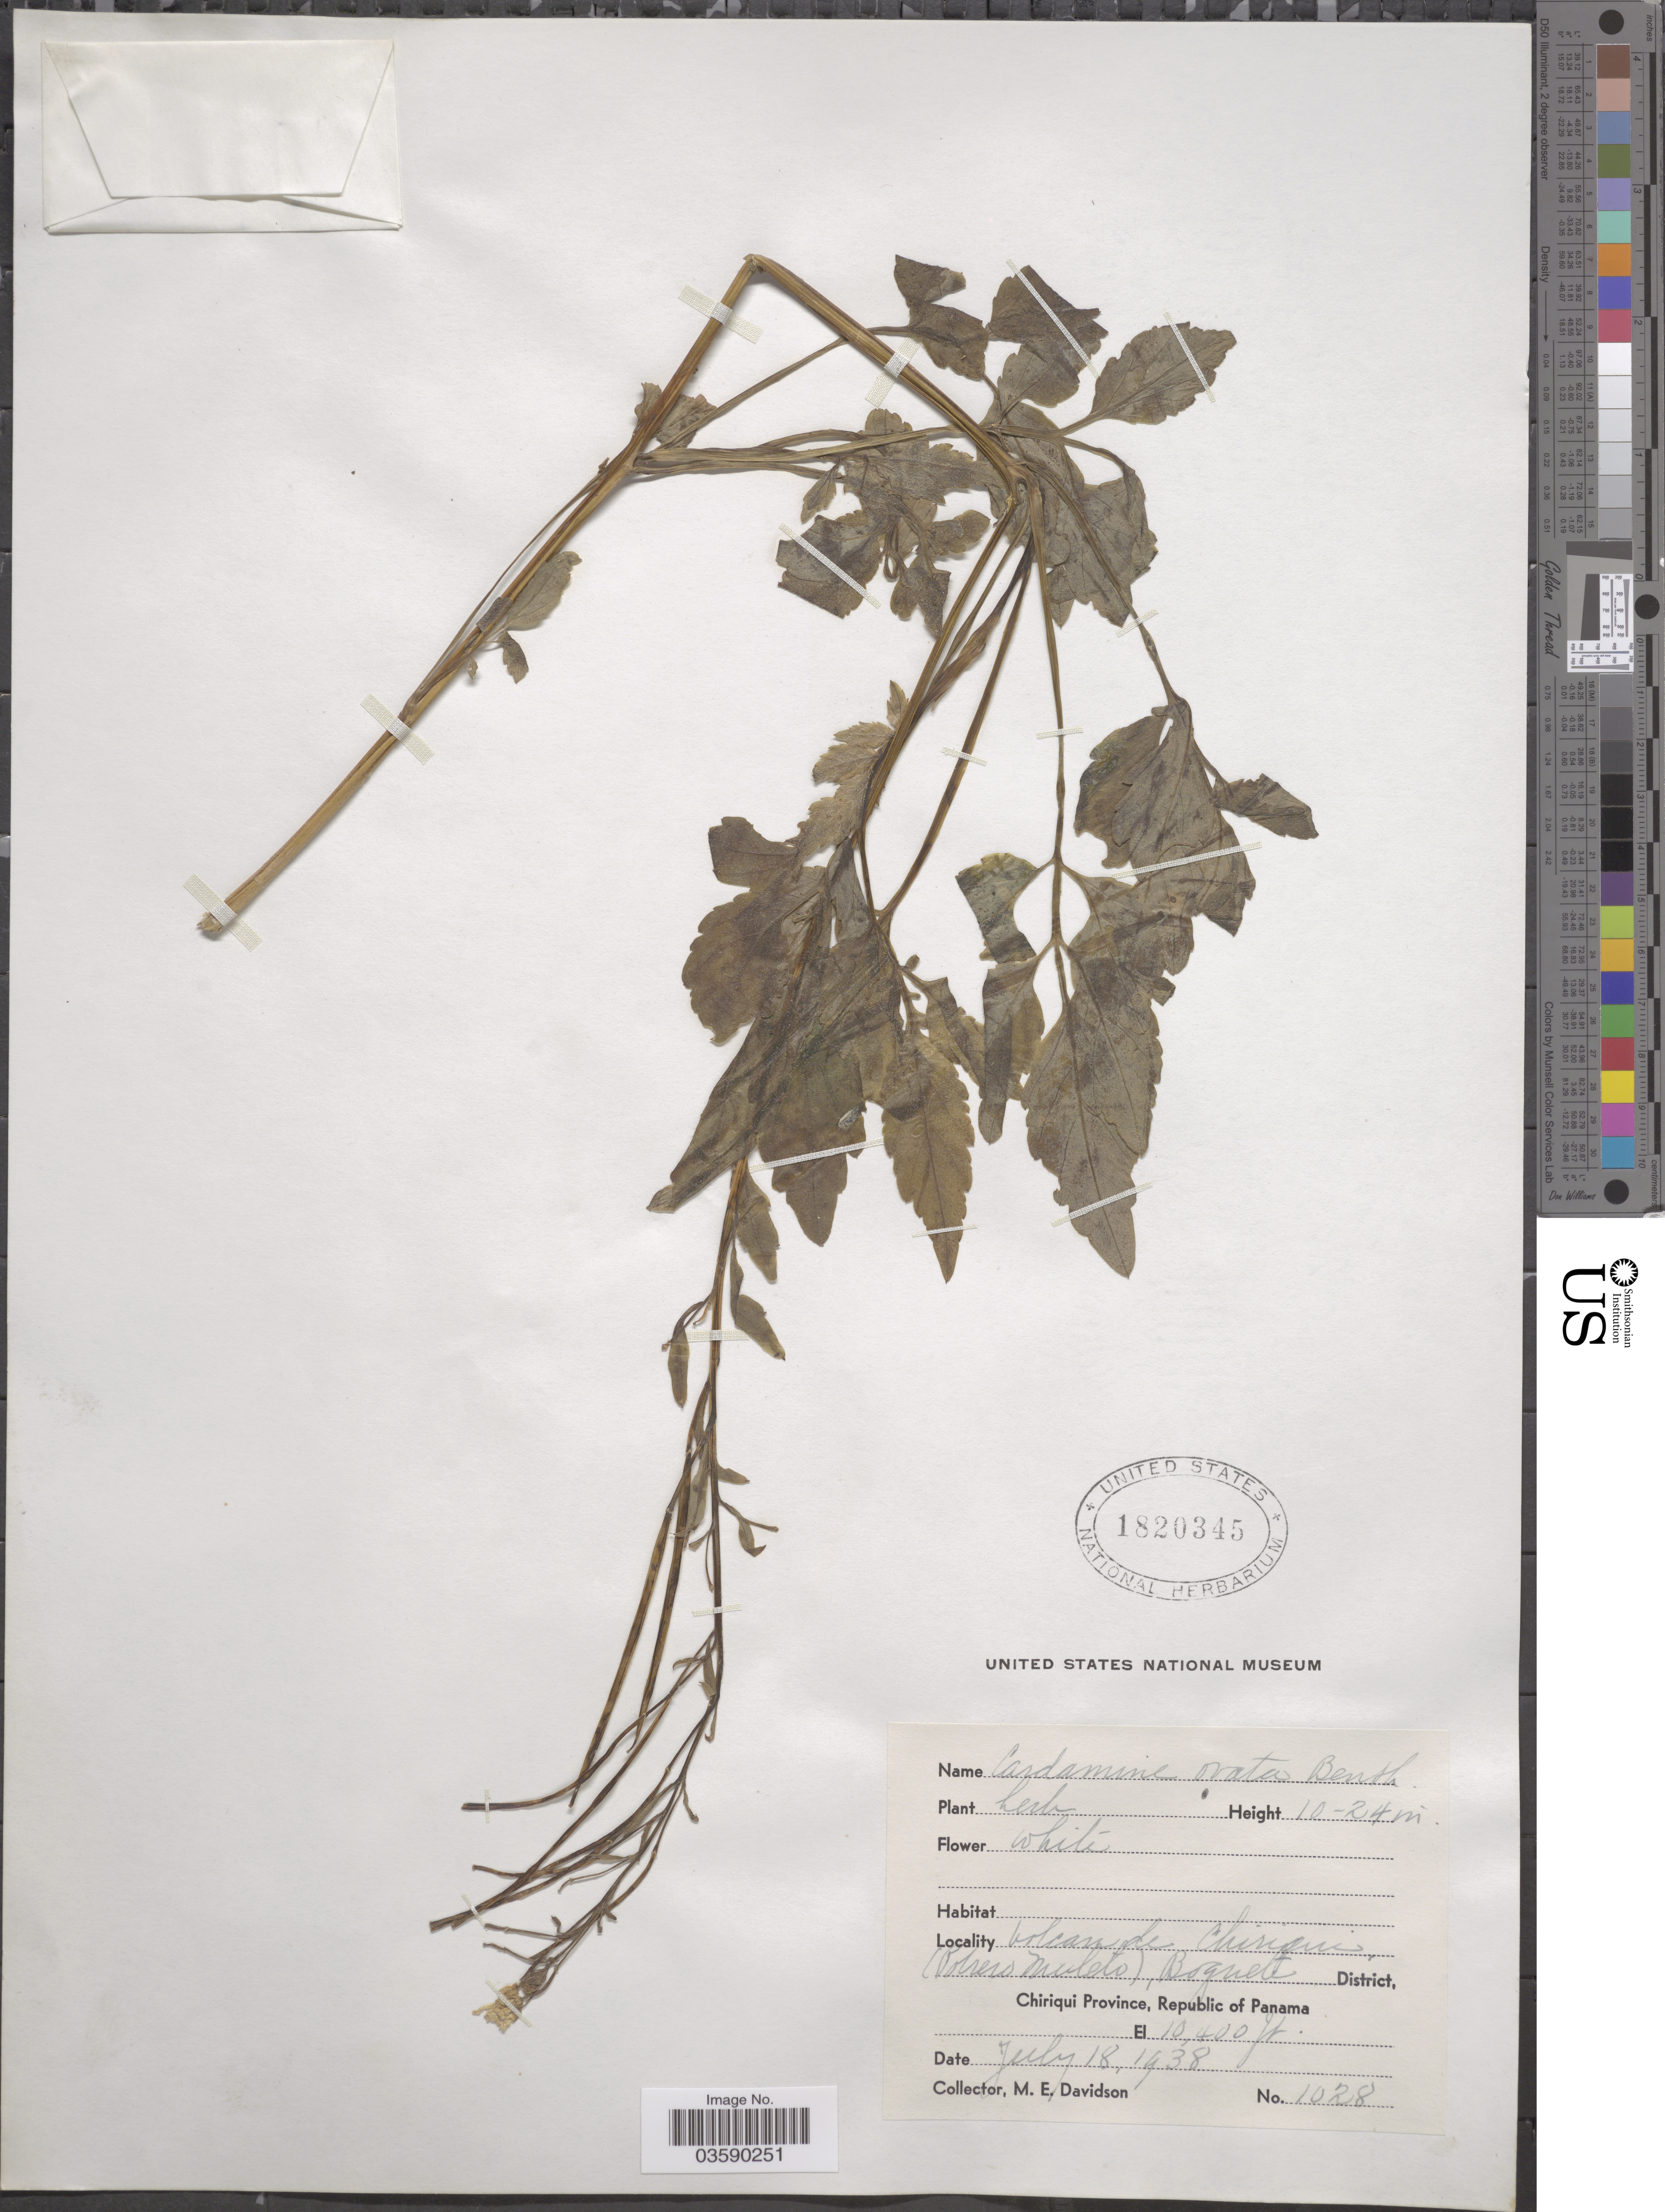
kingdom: Plantae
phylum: Tracheophyta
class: Magnoliopsida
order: Brassicales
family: Brassicaceae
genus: Cardamine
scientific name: Cardamine ovata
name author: Benth.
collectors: M. E. Davidson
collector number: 1028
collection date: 1938-07-18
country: Panama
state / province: Chiriqui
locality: Volcan De Chiriqui (Potrero Muleto), Boquete District. Republic of Panama.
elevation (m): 3170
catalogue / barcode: US 1820345